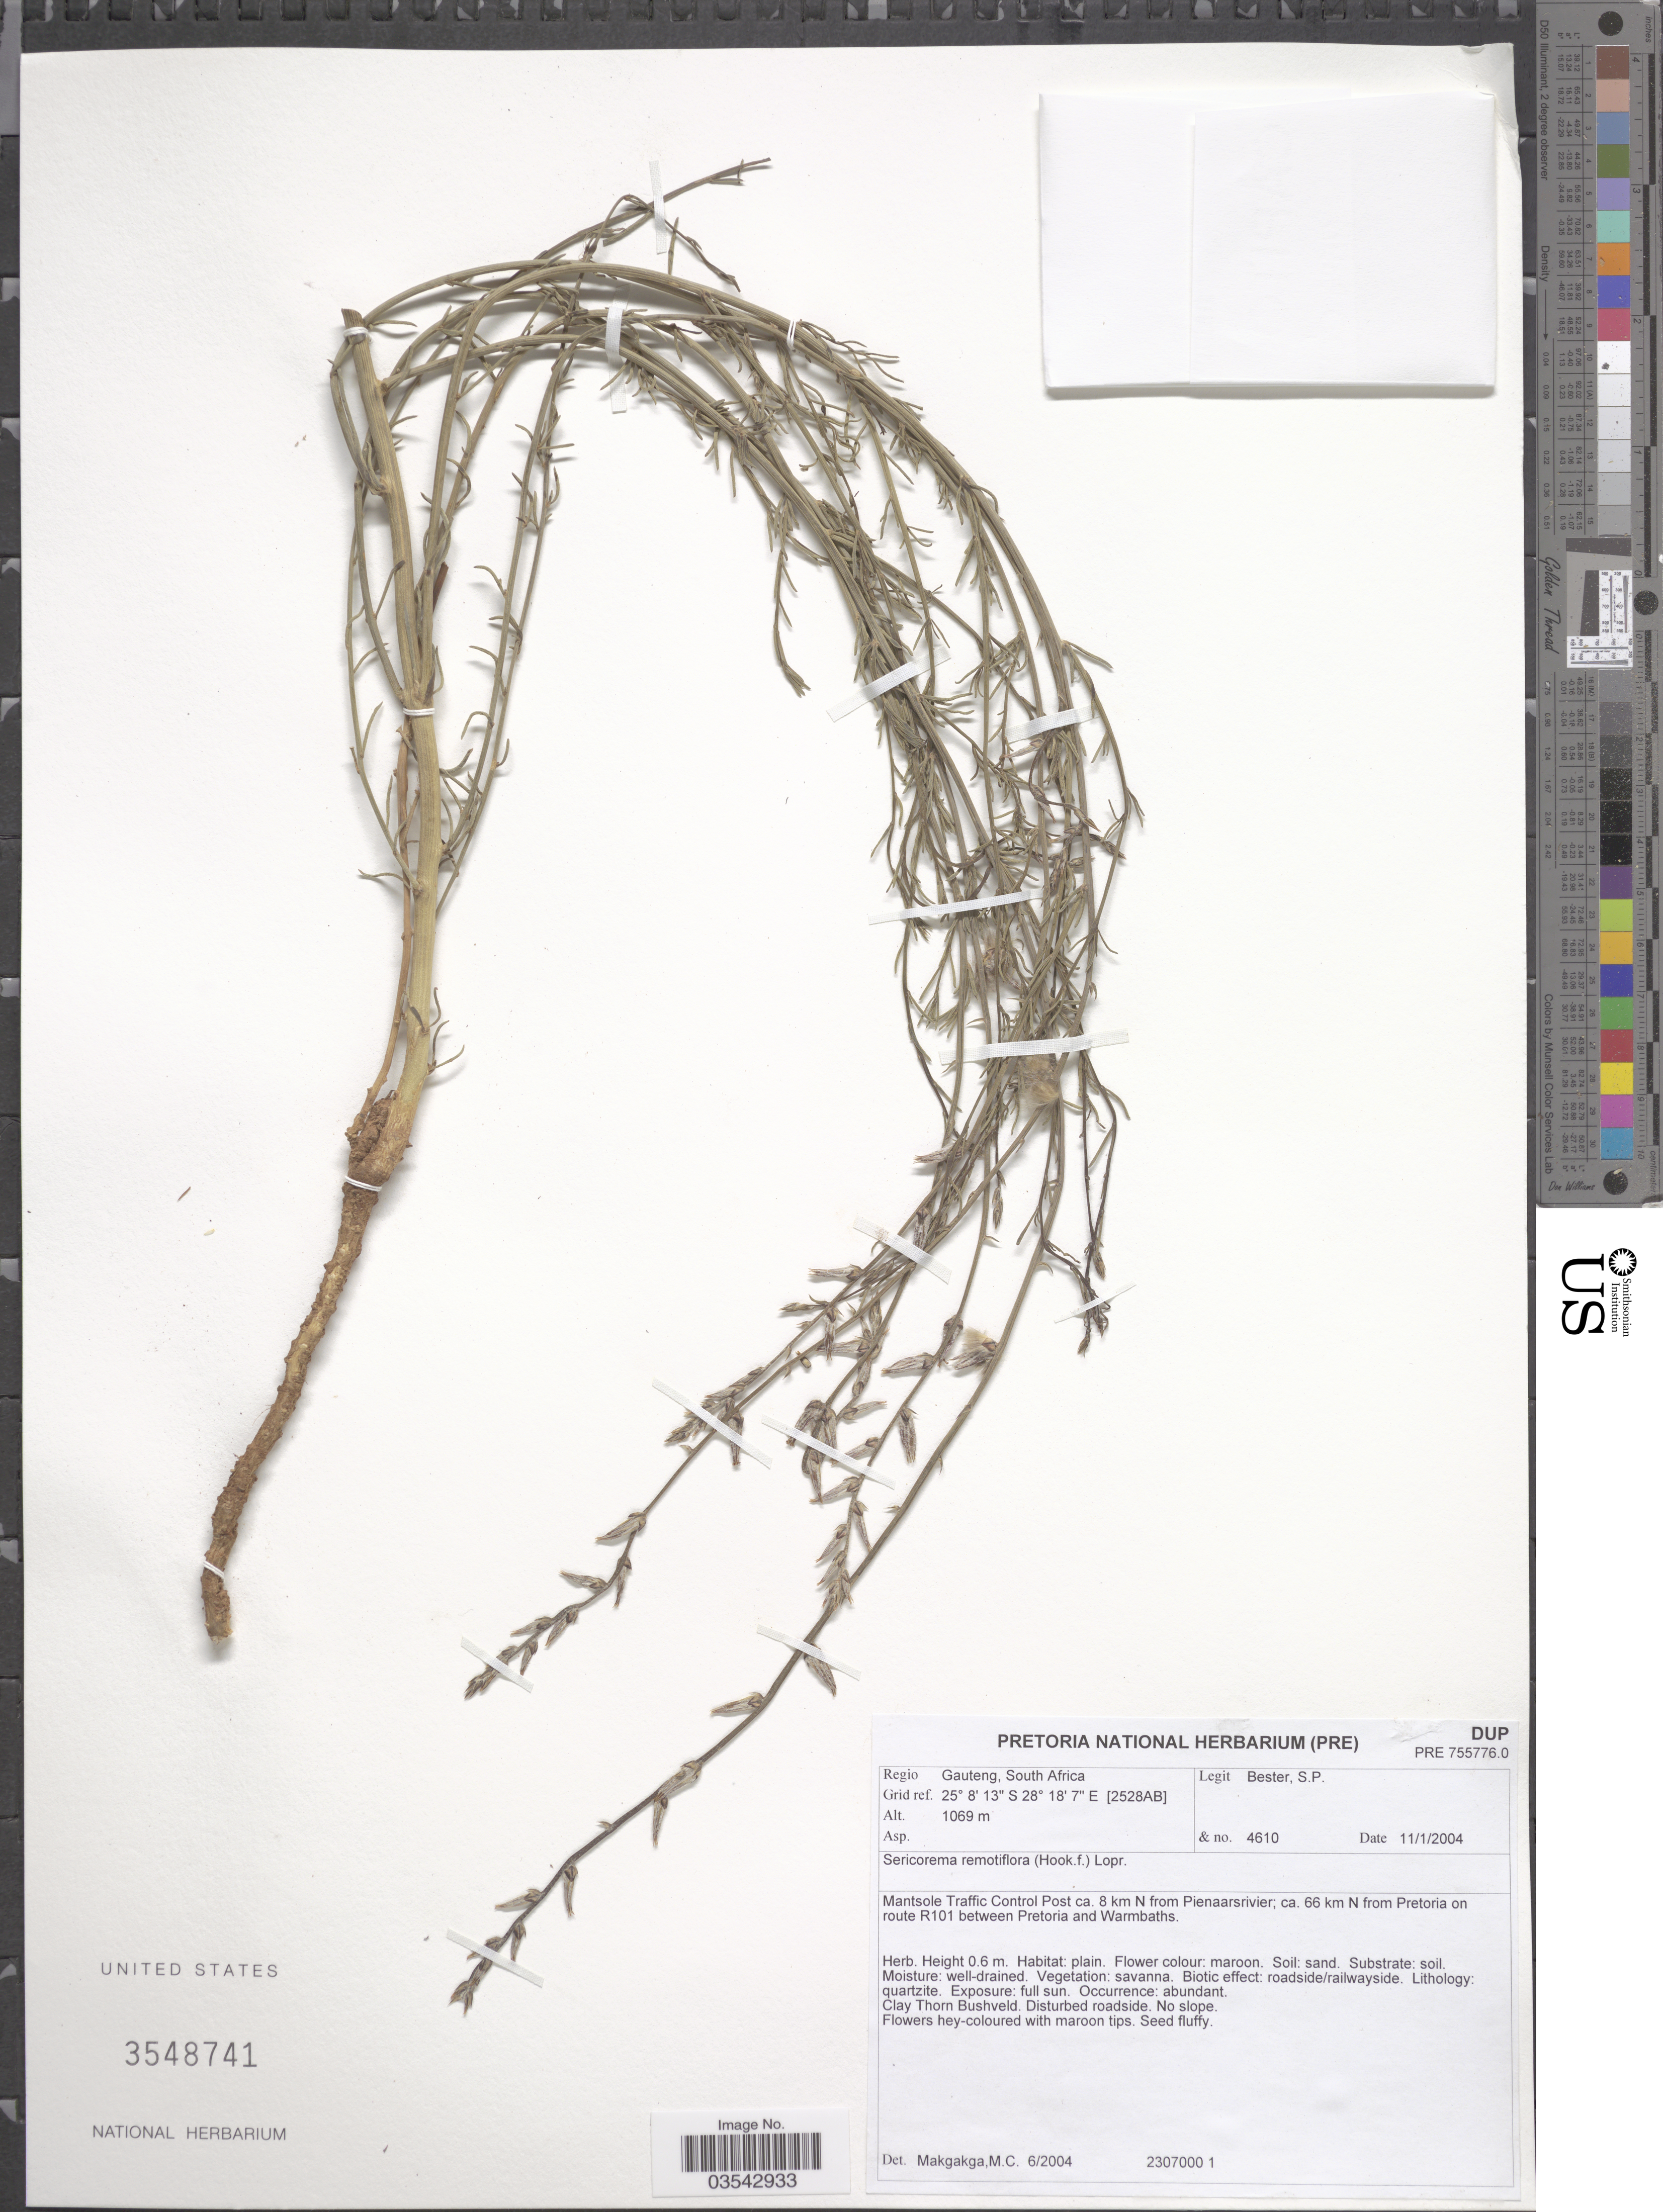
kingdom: Plantae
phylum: Tracheophyta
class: Magnoliopsida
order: Caryophyllales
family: Amaranthaceae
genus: Sericocoma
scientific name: Sericocoma remotiflora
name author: Hook. f.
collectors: S. Bester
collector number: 4610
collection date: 2004-01-11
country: South Africa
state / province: Gauteng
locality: Regio Gauteng. Grid ref. [2528AB]. Mantsole Traffic Control Post ca. 8 km N from Pienaarsrivier; ca. 66 km N from Pretoria on route R101 between Pretoria and Warmbaths.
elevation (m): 1069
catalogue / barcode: US 3548741